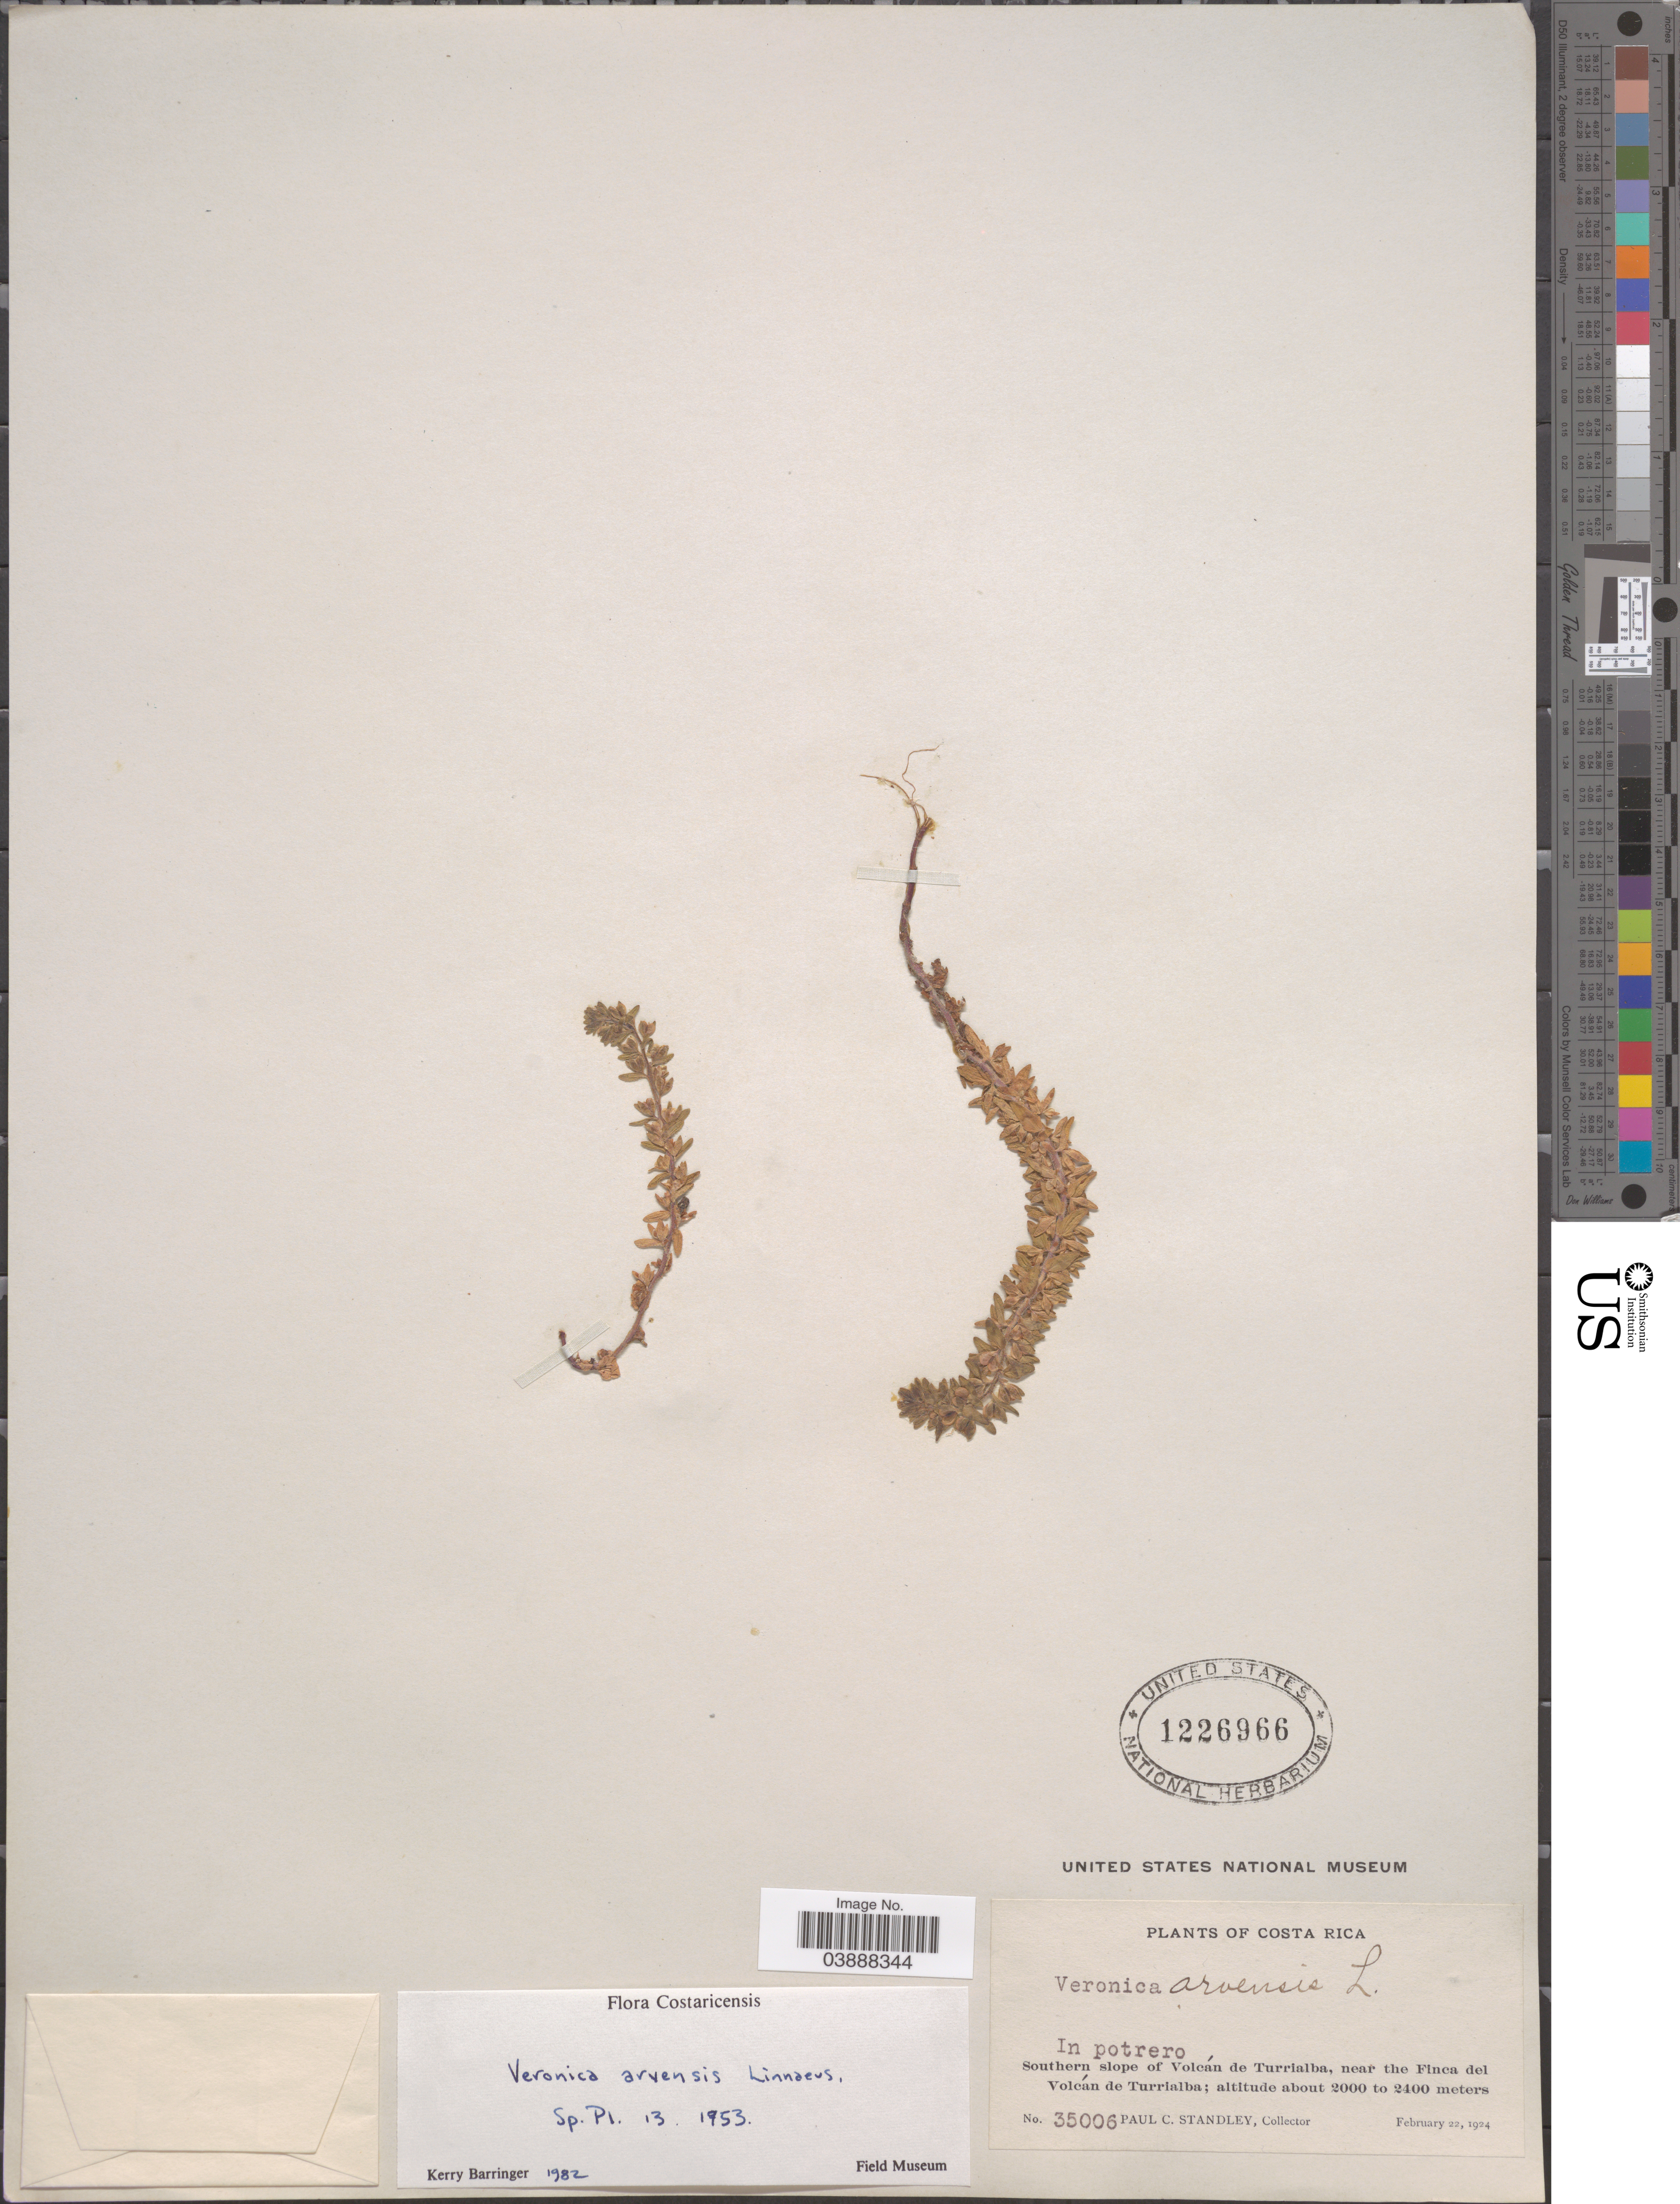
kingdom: Plantae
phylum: Tracheophyta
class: Magnoliopsida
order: Lamiales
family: Plantaginaceae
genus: Veronica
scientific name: Veronica arvensis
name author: L.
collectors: P. C. Standley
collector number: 35006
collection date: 1924-02-22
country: Costa Rica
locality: Southern slope of Volcán de Turrialba, near the Finca del Volcán de Turrialba.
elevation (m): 2000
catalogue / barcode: US 1226966